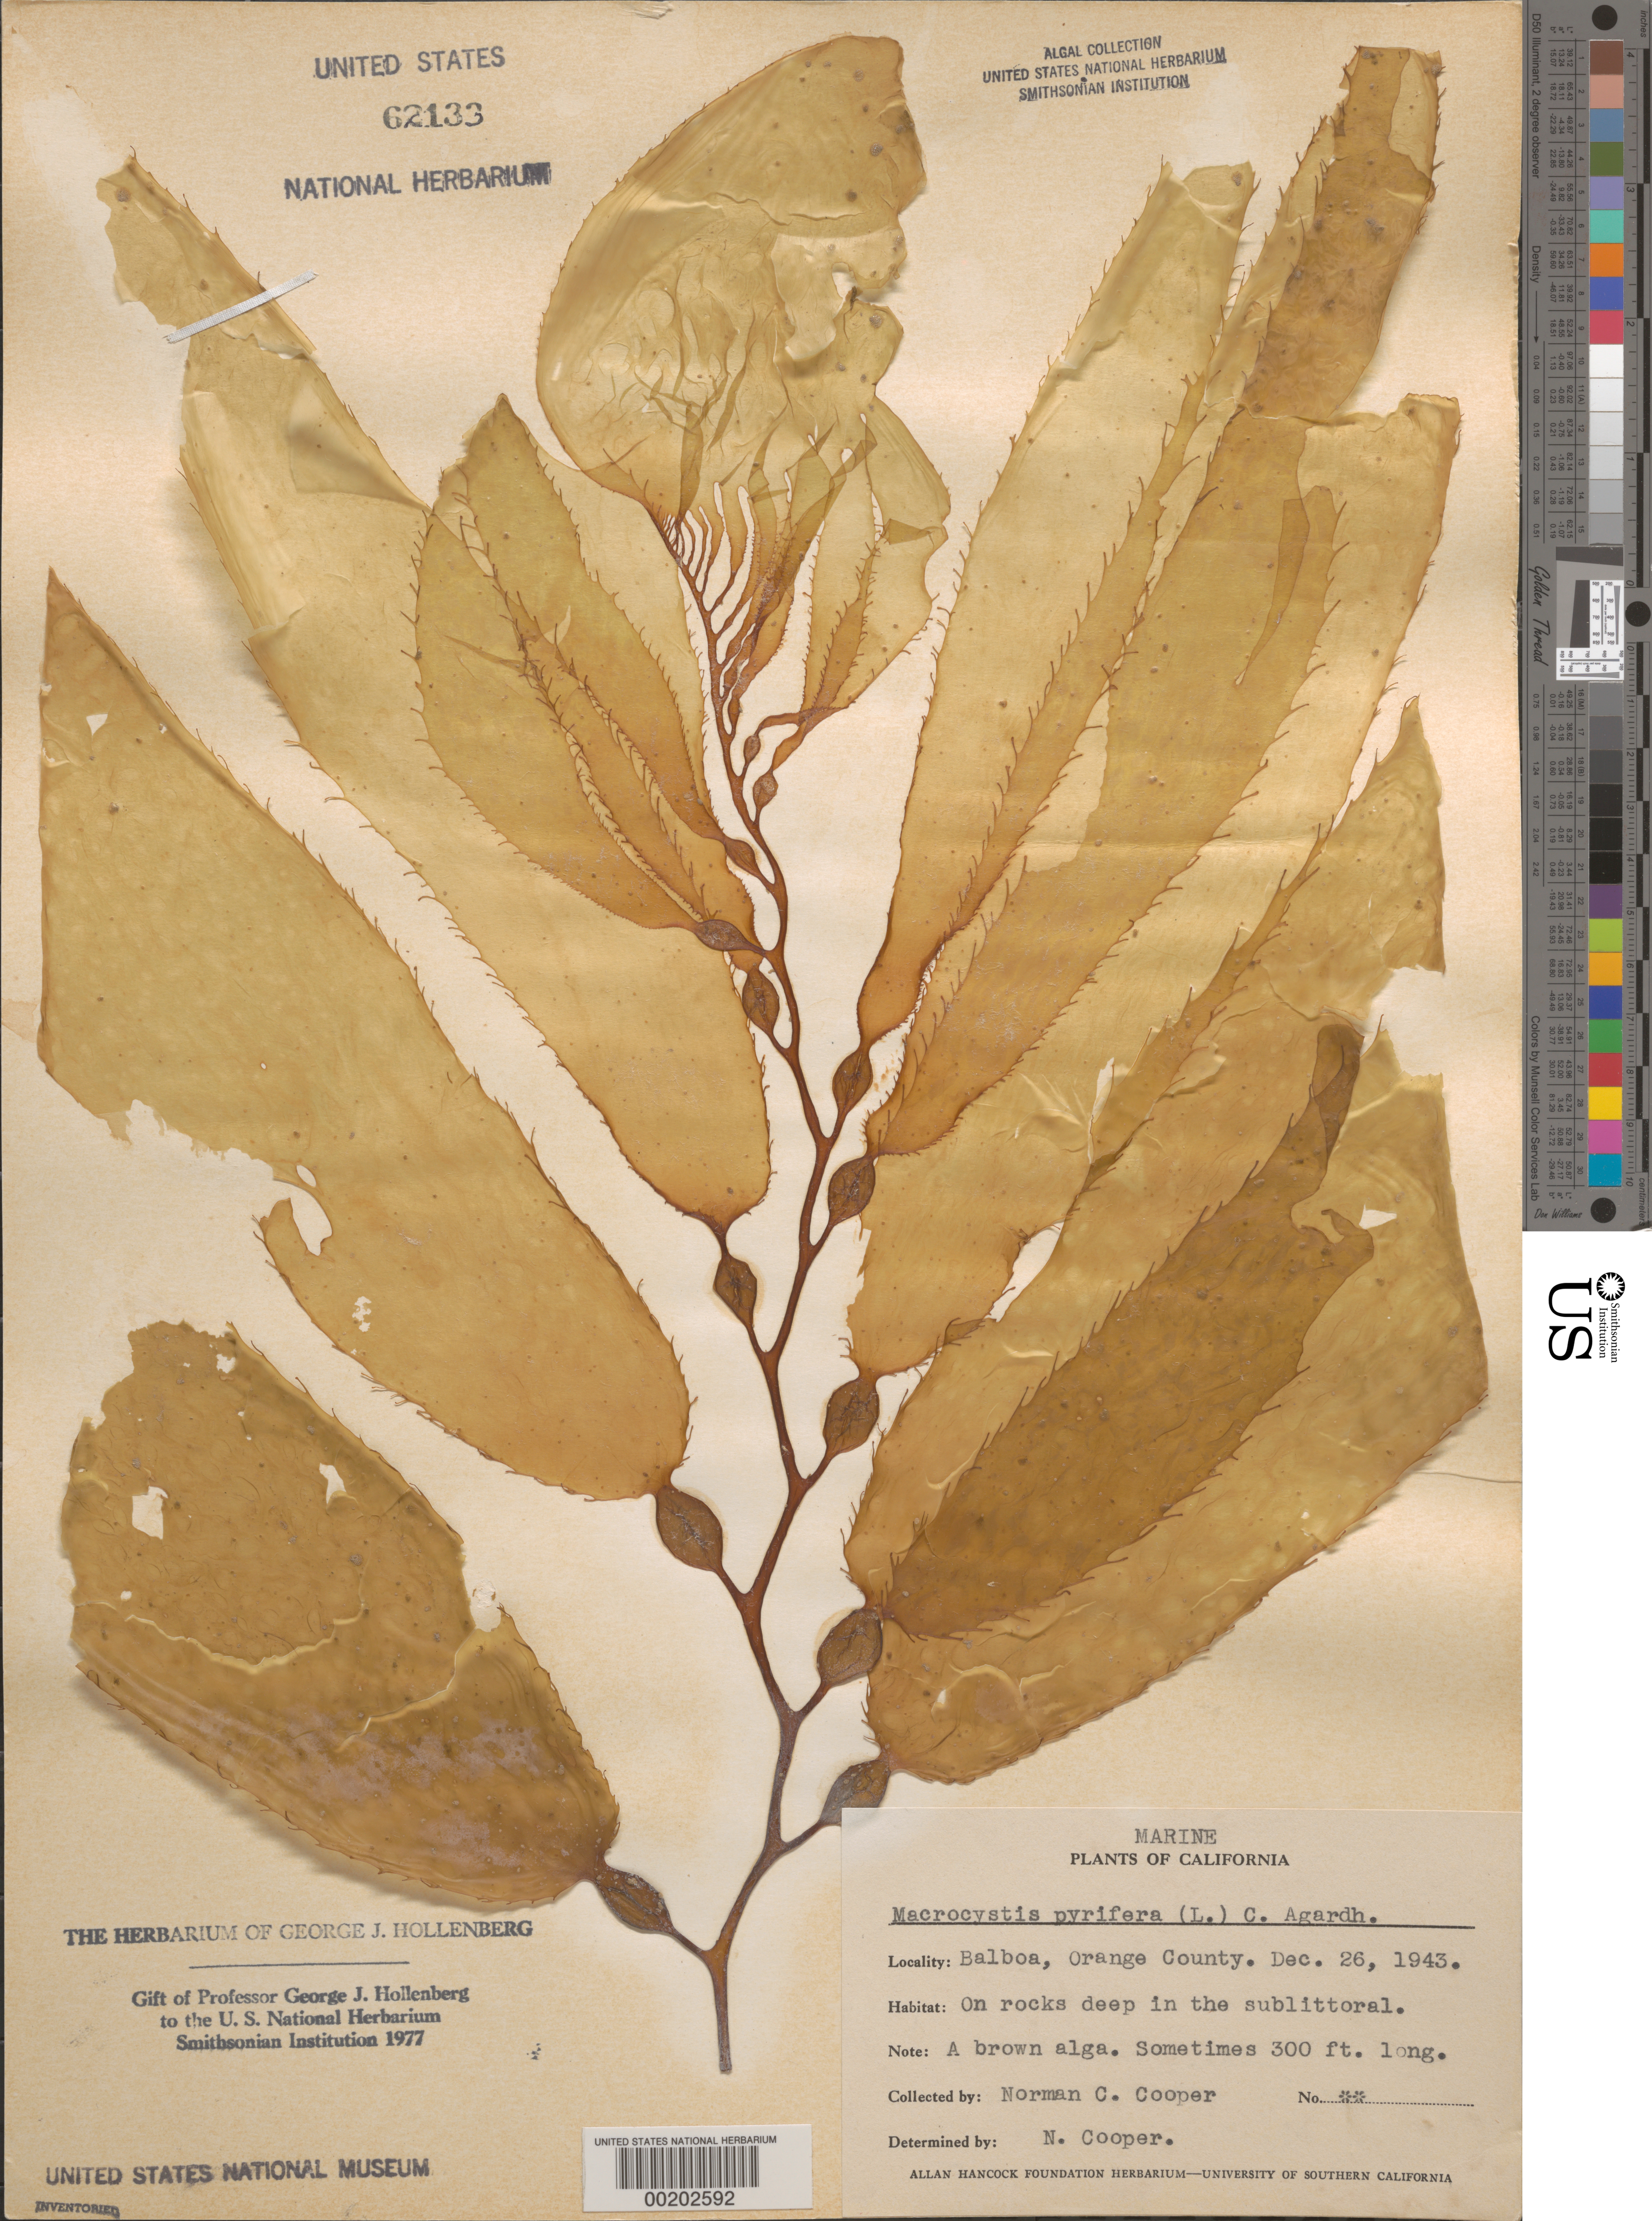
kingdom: Chromista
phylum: Ochrophyta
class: Phaeophyceae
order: Laminariales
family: Laminariaceae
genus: Macrocystis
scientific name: Macrocystis pyrifera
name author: (L.) C. Agardh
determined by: Cooper, N. C.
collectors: N. Cooper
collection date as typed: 26 Dec 1943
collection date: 1943-12-26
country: United States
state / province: California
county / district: Orange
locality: Balboa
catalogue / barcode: US 62133